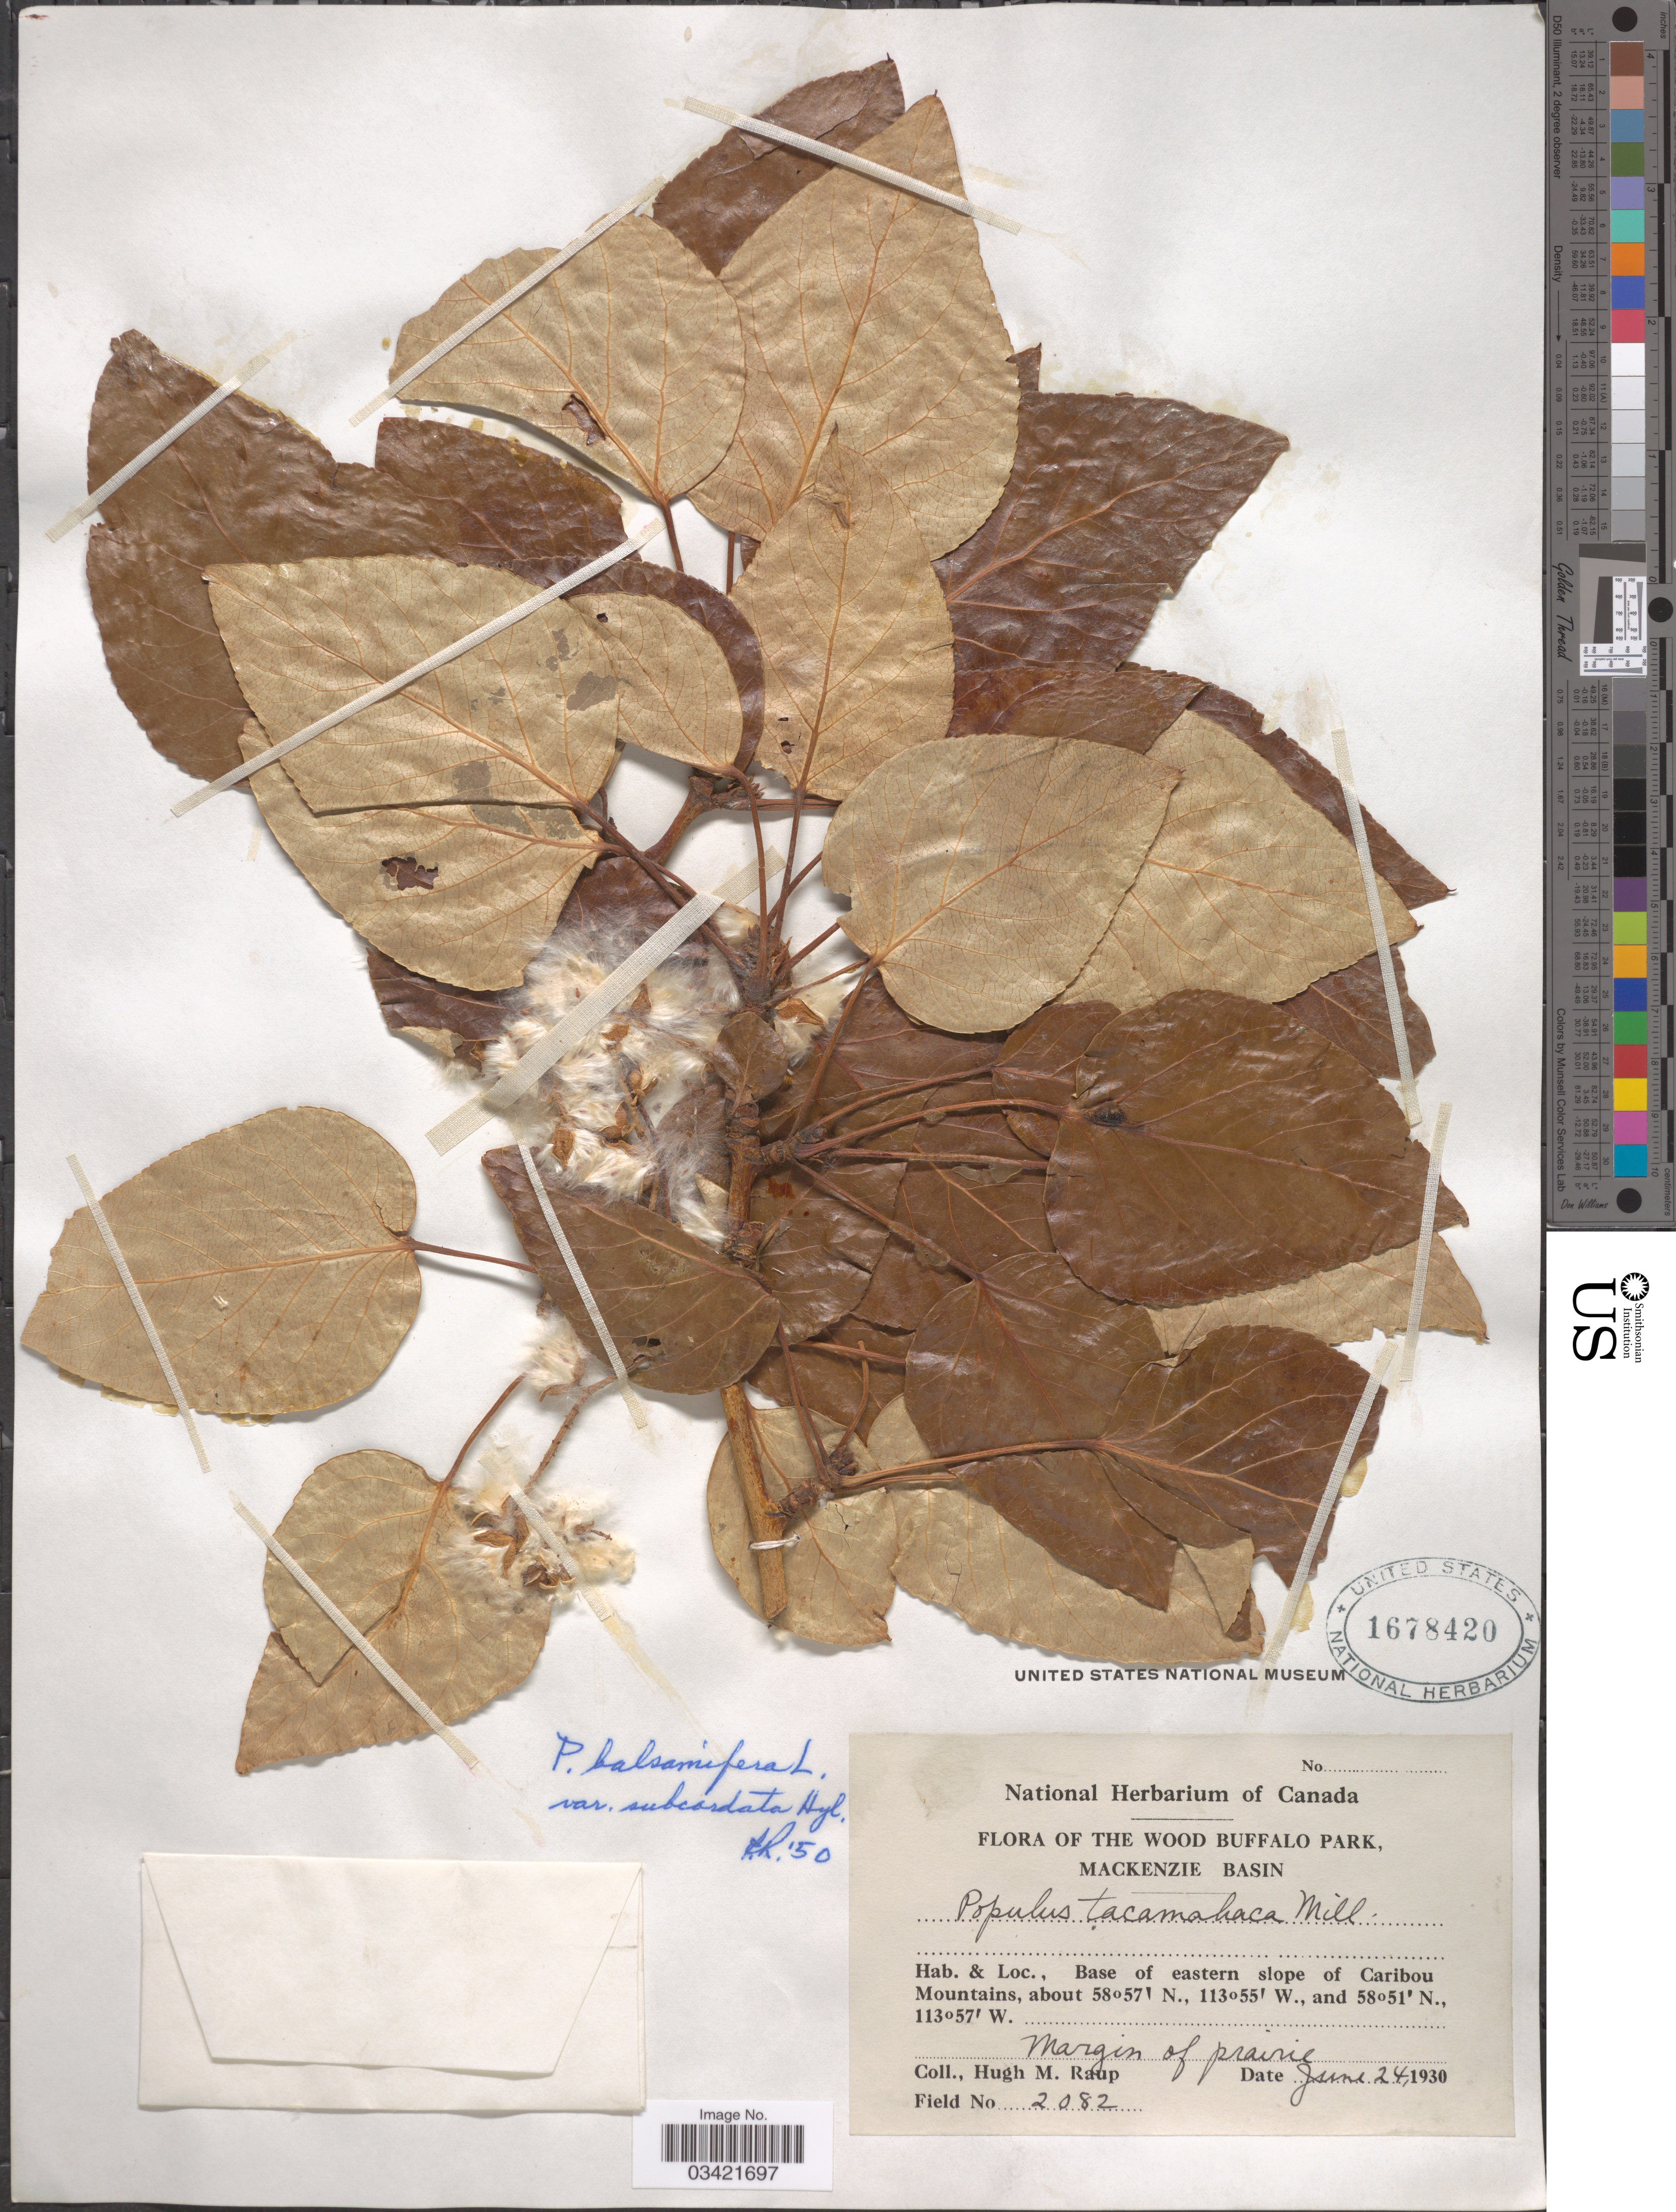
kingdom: Plantae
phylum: Tracheophyta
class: Magnoliopsida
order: Malpighiales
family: Salicaceae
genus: Populus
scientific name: Populus balsamifera var. subcordata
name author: Hyl.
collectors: H. Raup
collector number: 2082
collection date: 1930-06-24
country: Canada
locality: The Wood Buffalo Park, Mackenzie Basin. Base of eastern slope of Caribou Mountains. Margin of prairie.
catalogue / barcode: US 1678420